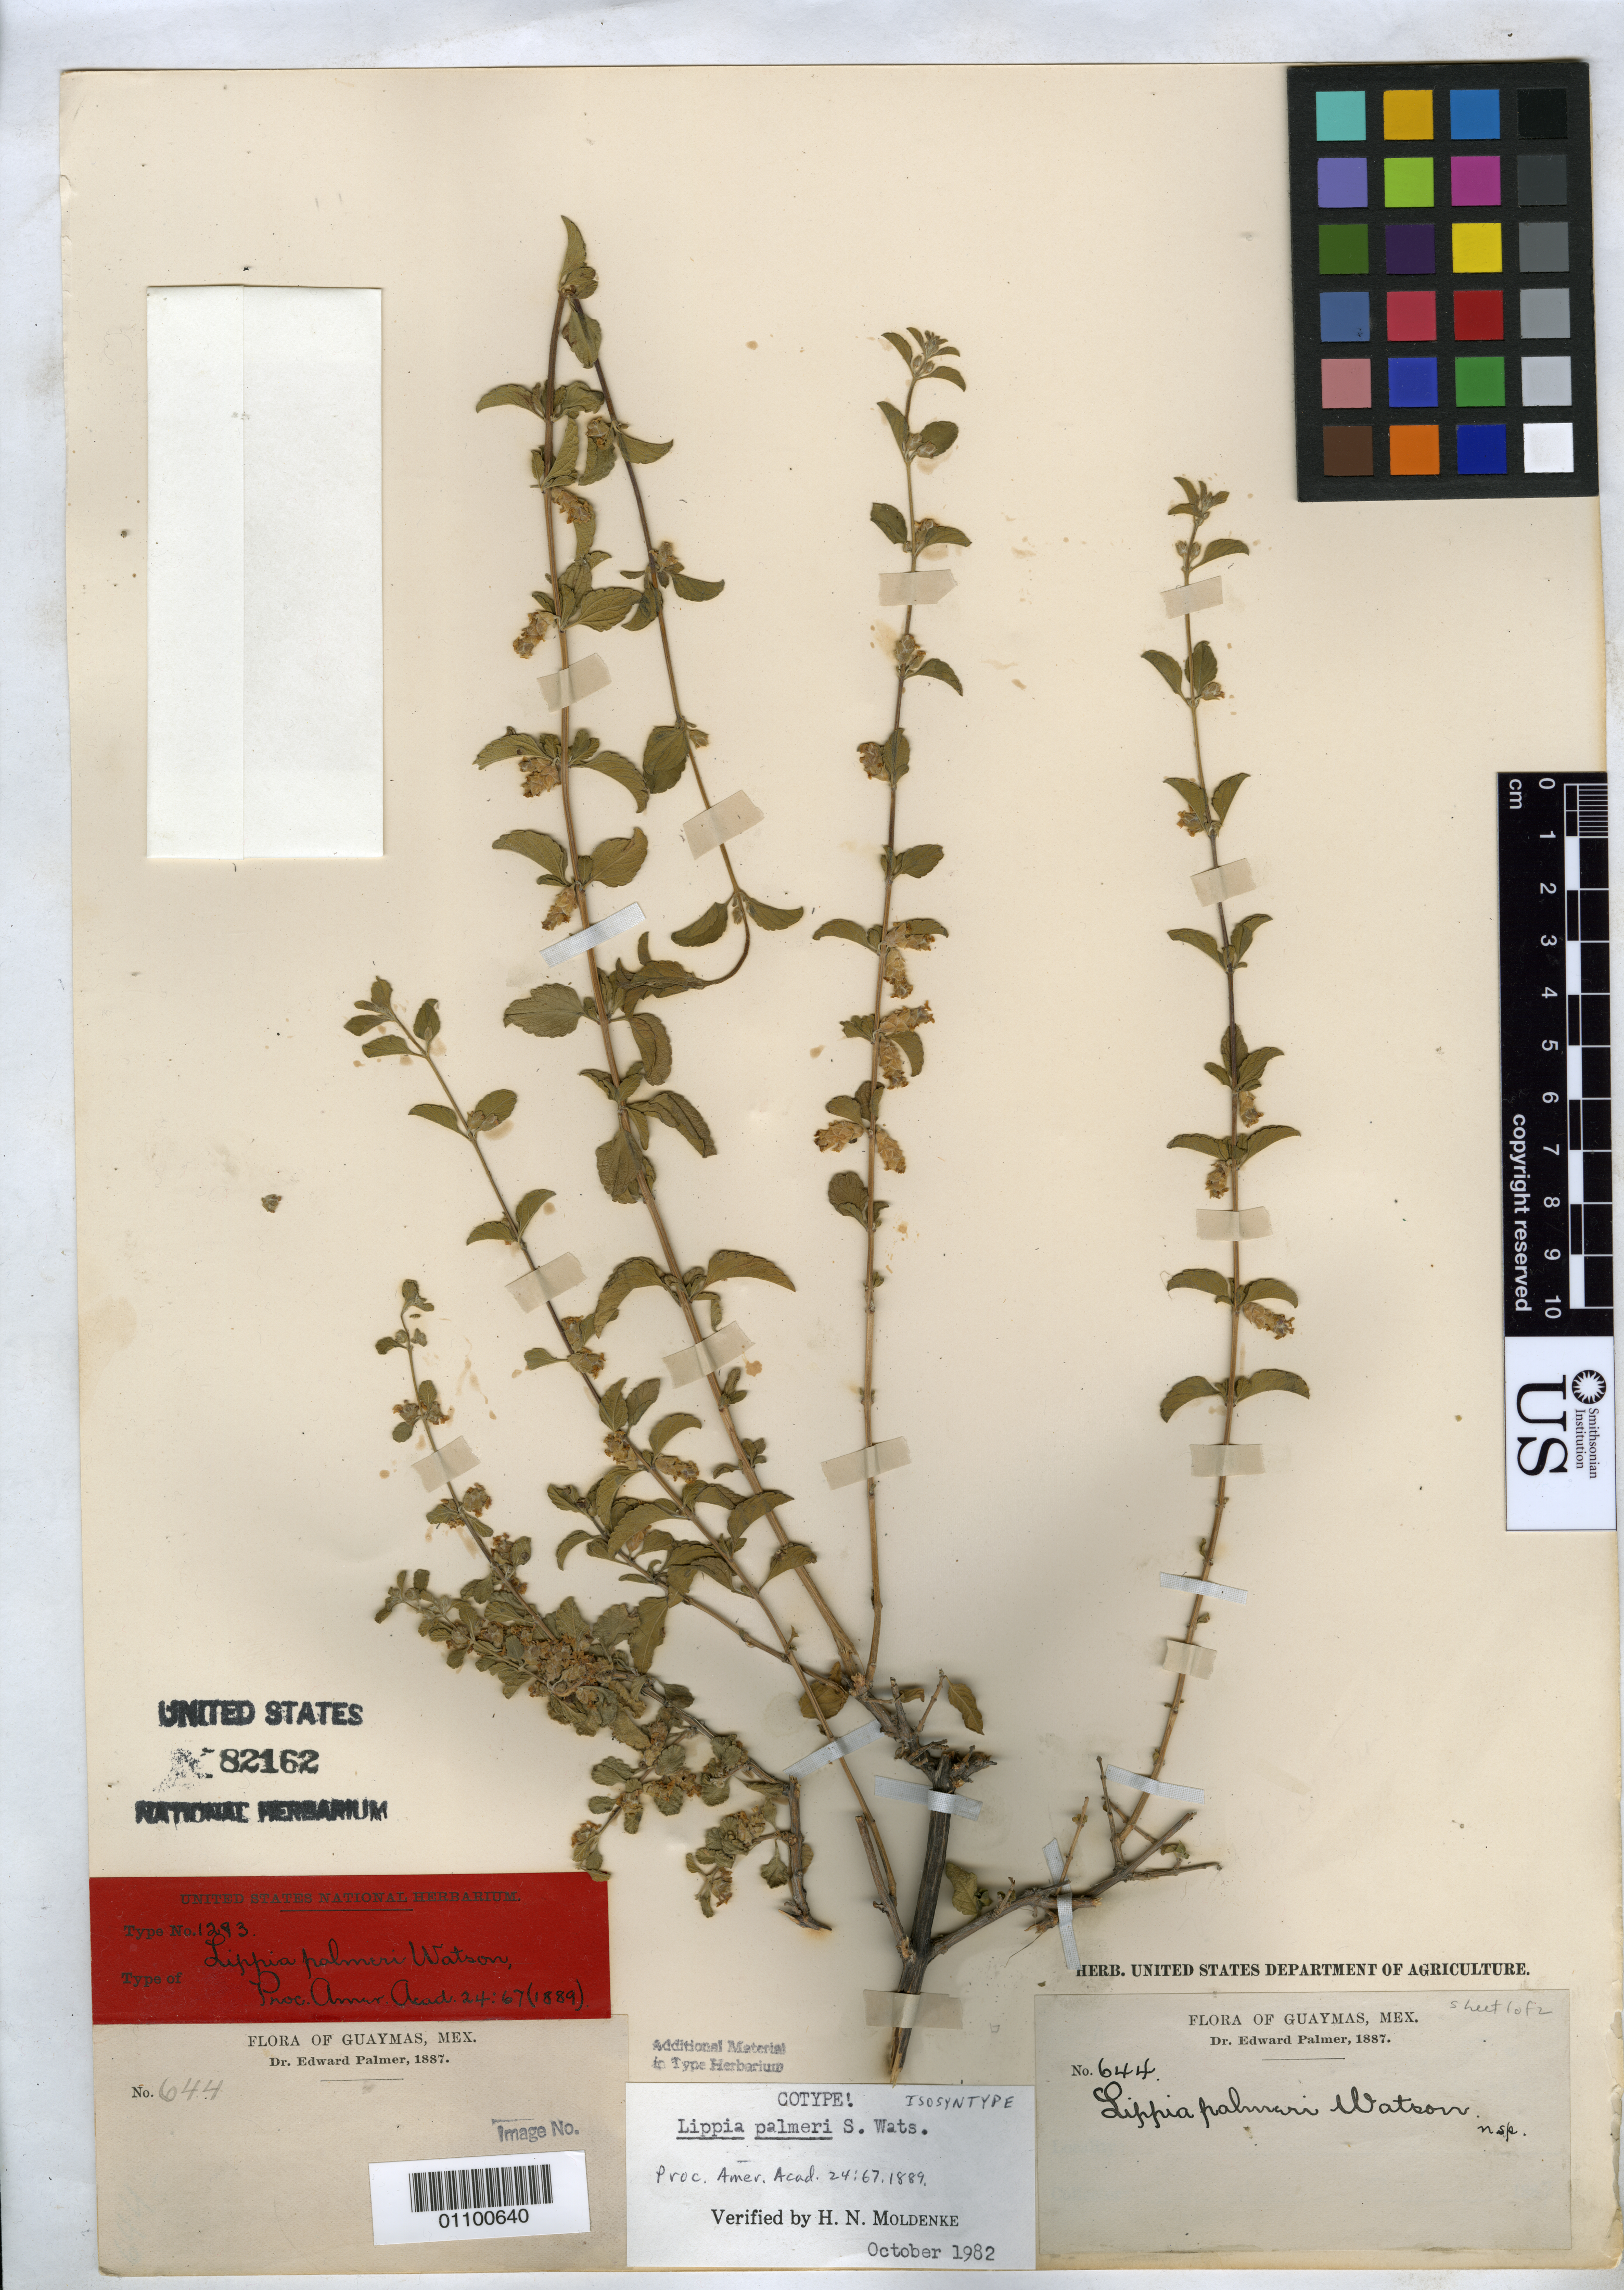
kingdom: Plantae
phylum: Tracheophyta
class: Magnoliopsida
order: Lamiales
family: Verbenaceae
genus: Lippia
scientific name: Lippia palmeri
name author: S. Watson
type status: Isosyntype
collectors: E. Palmer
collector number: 644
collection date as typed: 1887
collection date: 1887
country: Mexico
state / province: Sonora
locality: Guaymas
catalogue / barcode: US 82162